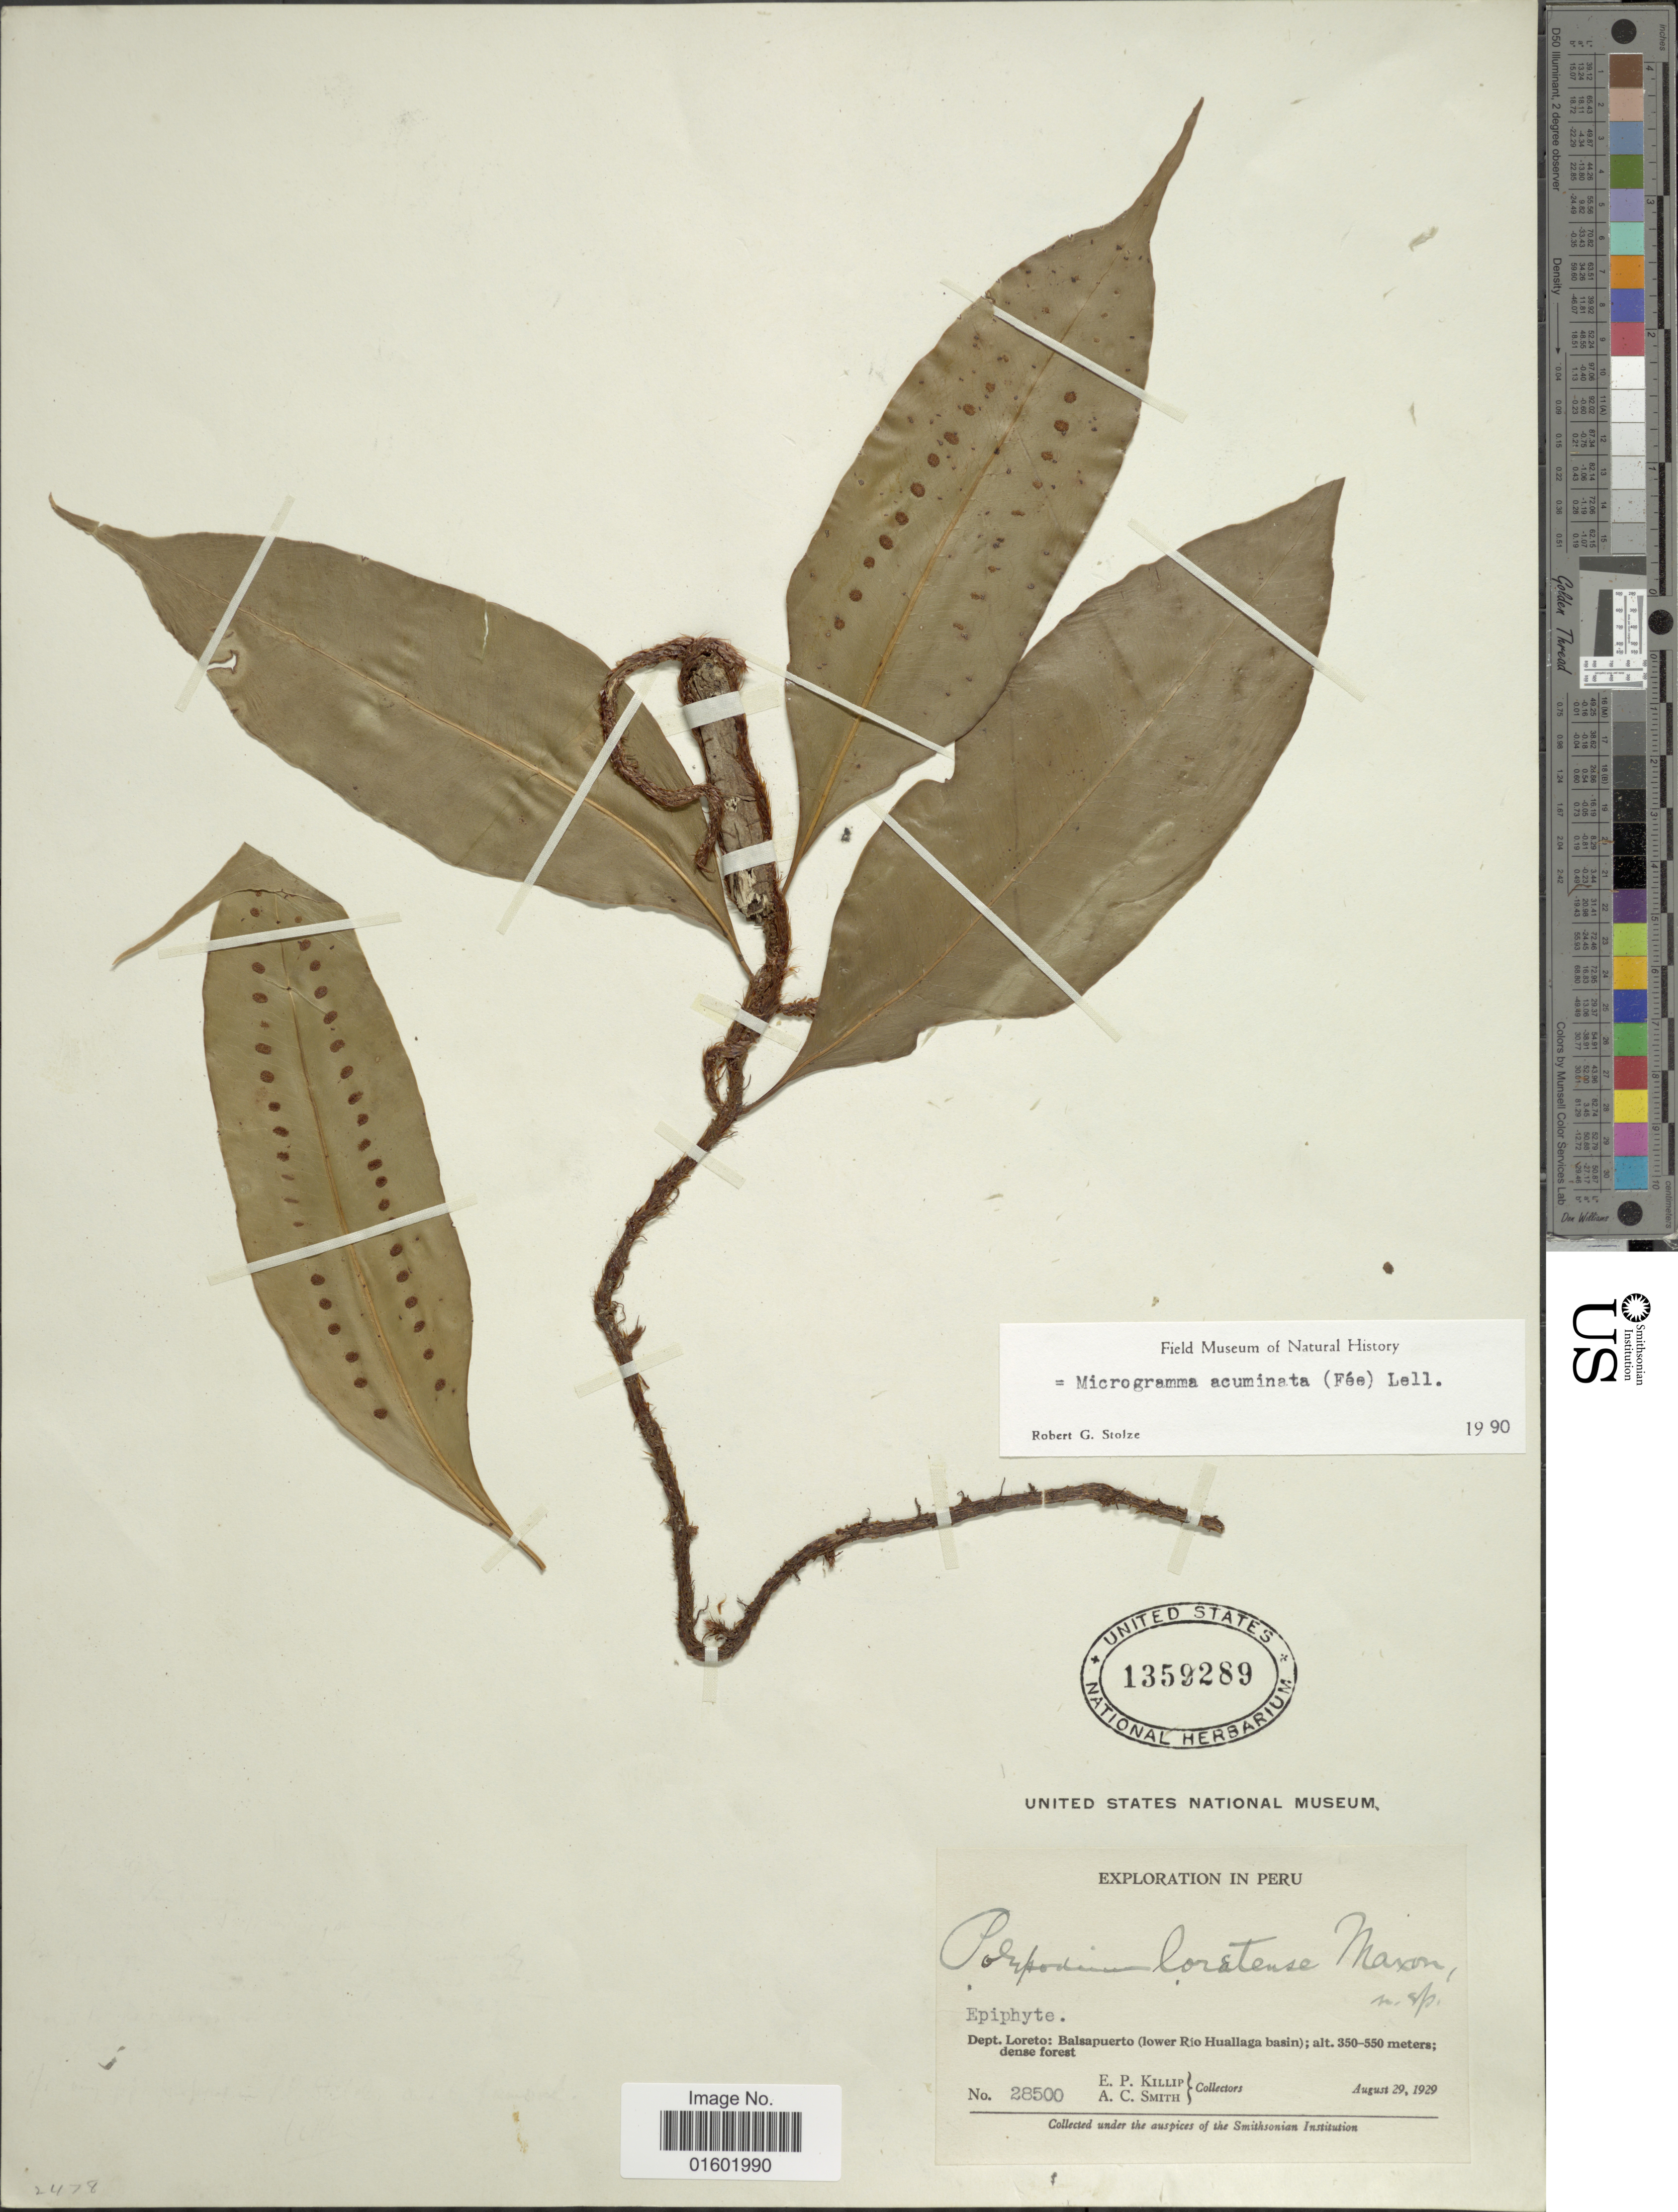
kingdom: Plantae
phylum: Tracheophyta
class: Polypodiopsida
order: Polypodiales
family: Polypodiaceae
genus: Microgramma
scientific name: Microgramma thurnii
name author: (Baker) R.M. Tryon & Stolze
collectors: E. P. Killip & A. C. Smith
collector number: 28500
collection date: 1929-08-29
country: Peru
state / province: Loreto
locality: Dept. Loreto, Balsapuerto (lower Rio Huallaga basin)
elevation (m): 350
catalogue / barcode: US 1359289